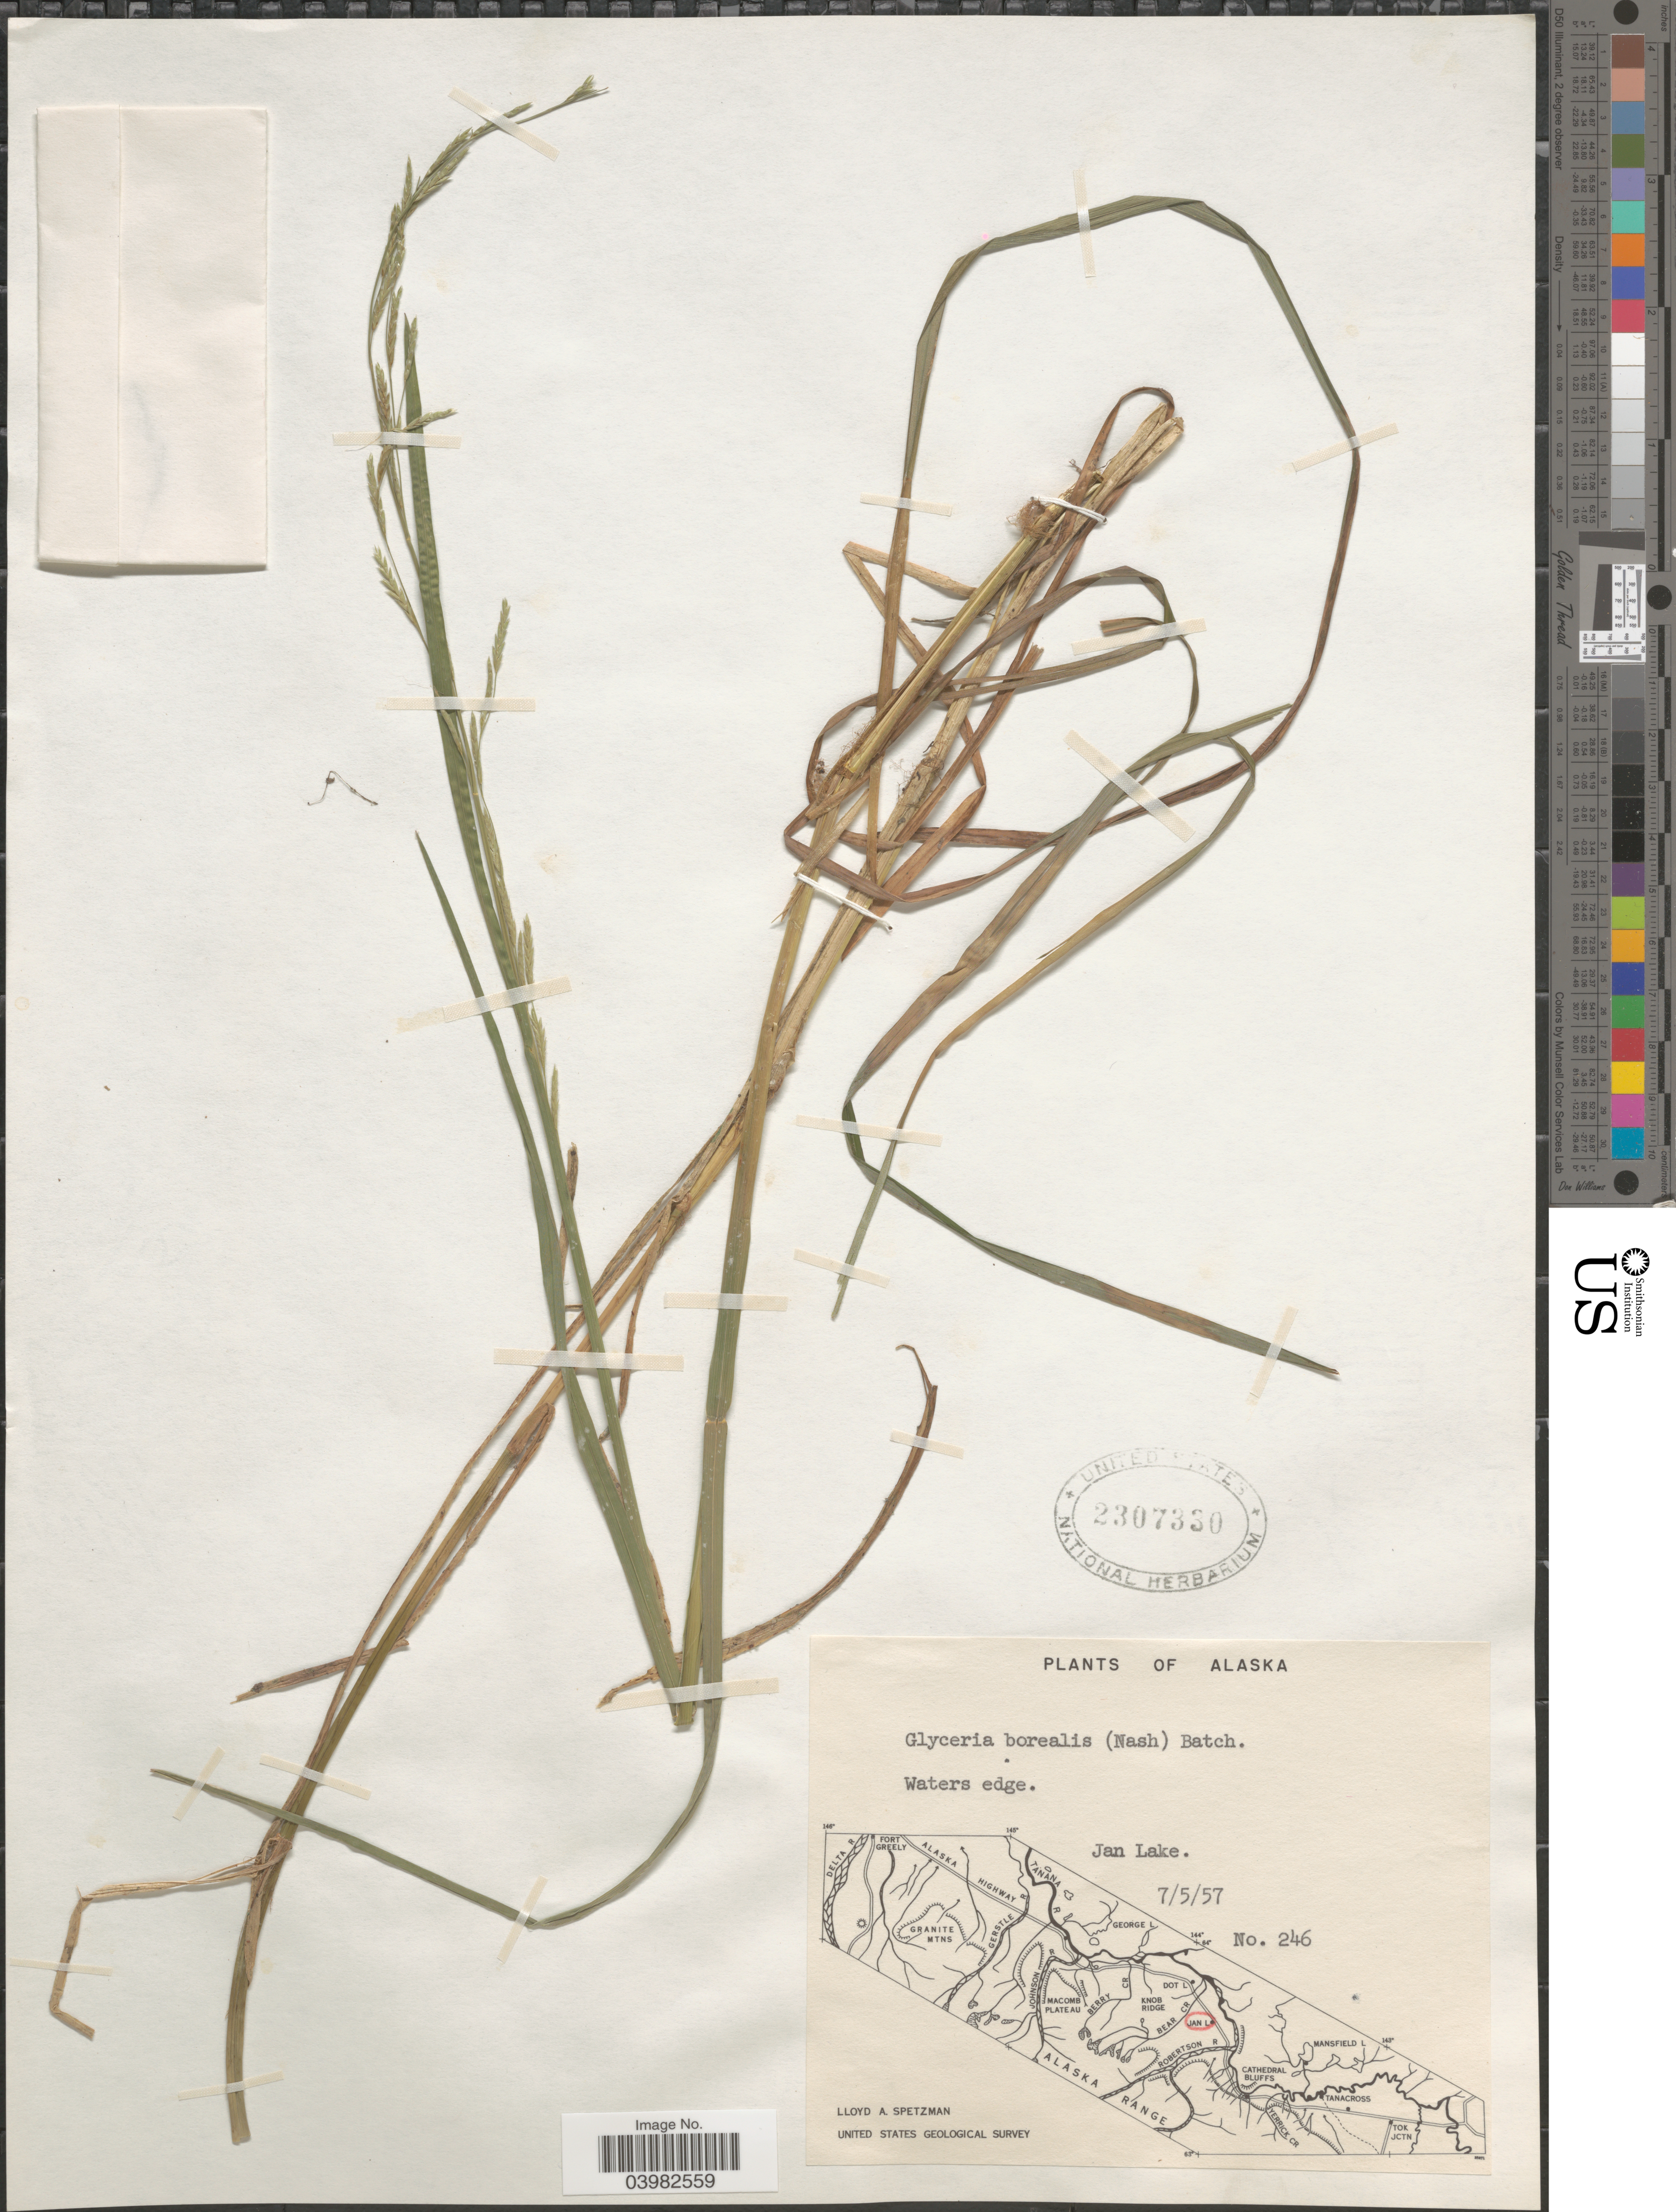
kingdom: Plantae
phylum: Tracheophyta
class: Liliopsida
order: Poales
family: Poaceae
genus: Glyceria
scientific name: Glyceria borealis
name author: (Nash) Batchelder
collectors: L. Spetzman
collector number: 246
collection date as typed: Transcribed d/m/y: 5/7/57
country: United States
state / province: Alaska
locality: Waters edge. Jan Lake.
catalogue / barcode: US 2307330